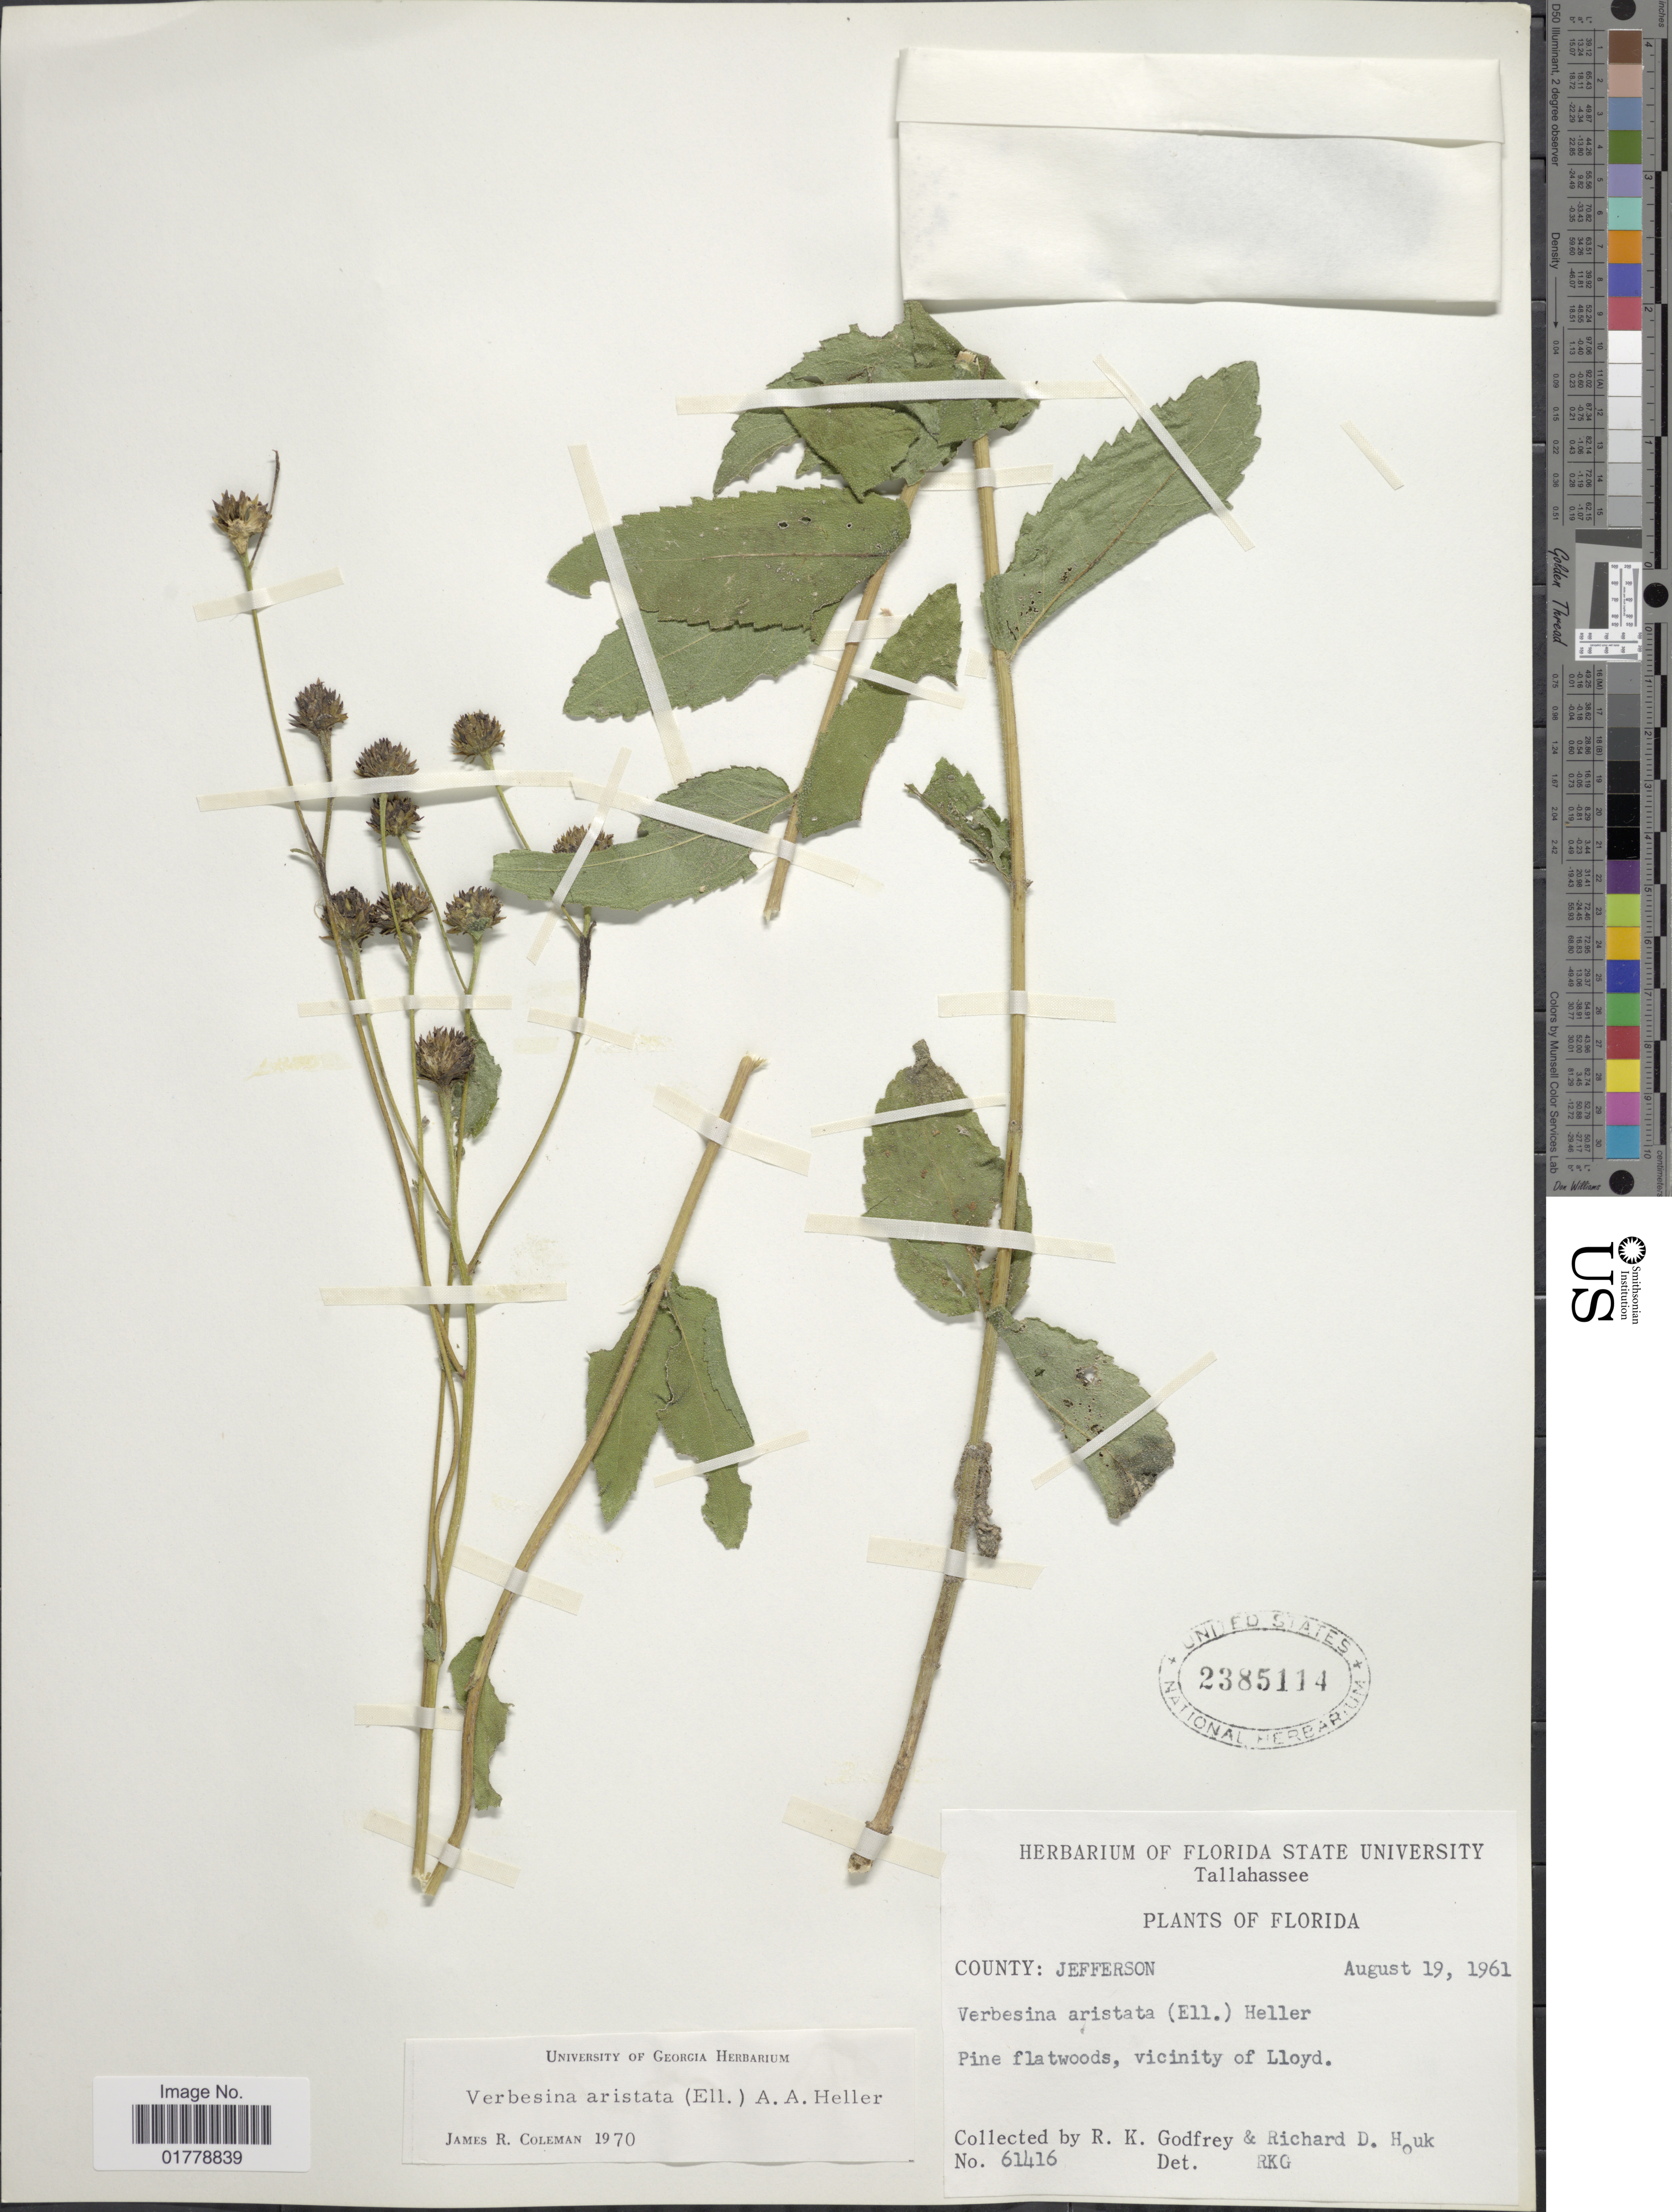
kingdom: Plantae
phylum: Tracheophyta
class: Magnoliopsida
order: Asterales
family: Asteraceae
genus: Verbesina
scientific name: Verbesina aristata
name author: (Elliott) A. Heller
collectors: R. K. Godfrey & R. Houk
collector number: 61416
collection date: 1961-08-19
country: United States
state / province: Florida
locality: County: Jefferson. Pine flatwoods, vicinity of Lloyd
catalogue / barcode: US 2385114